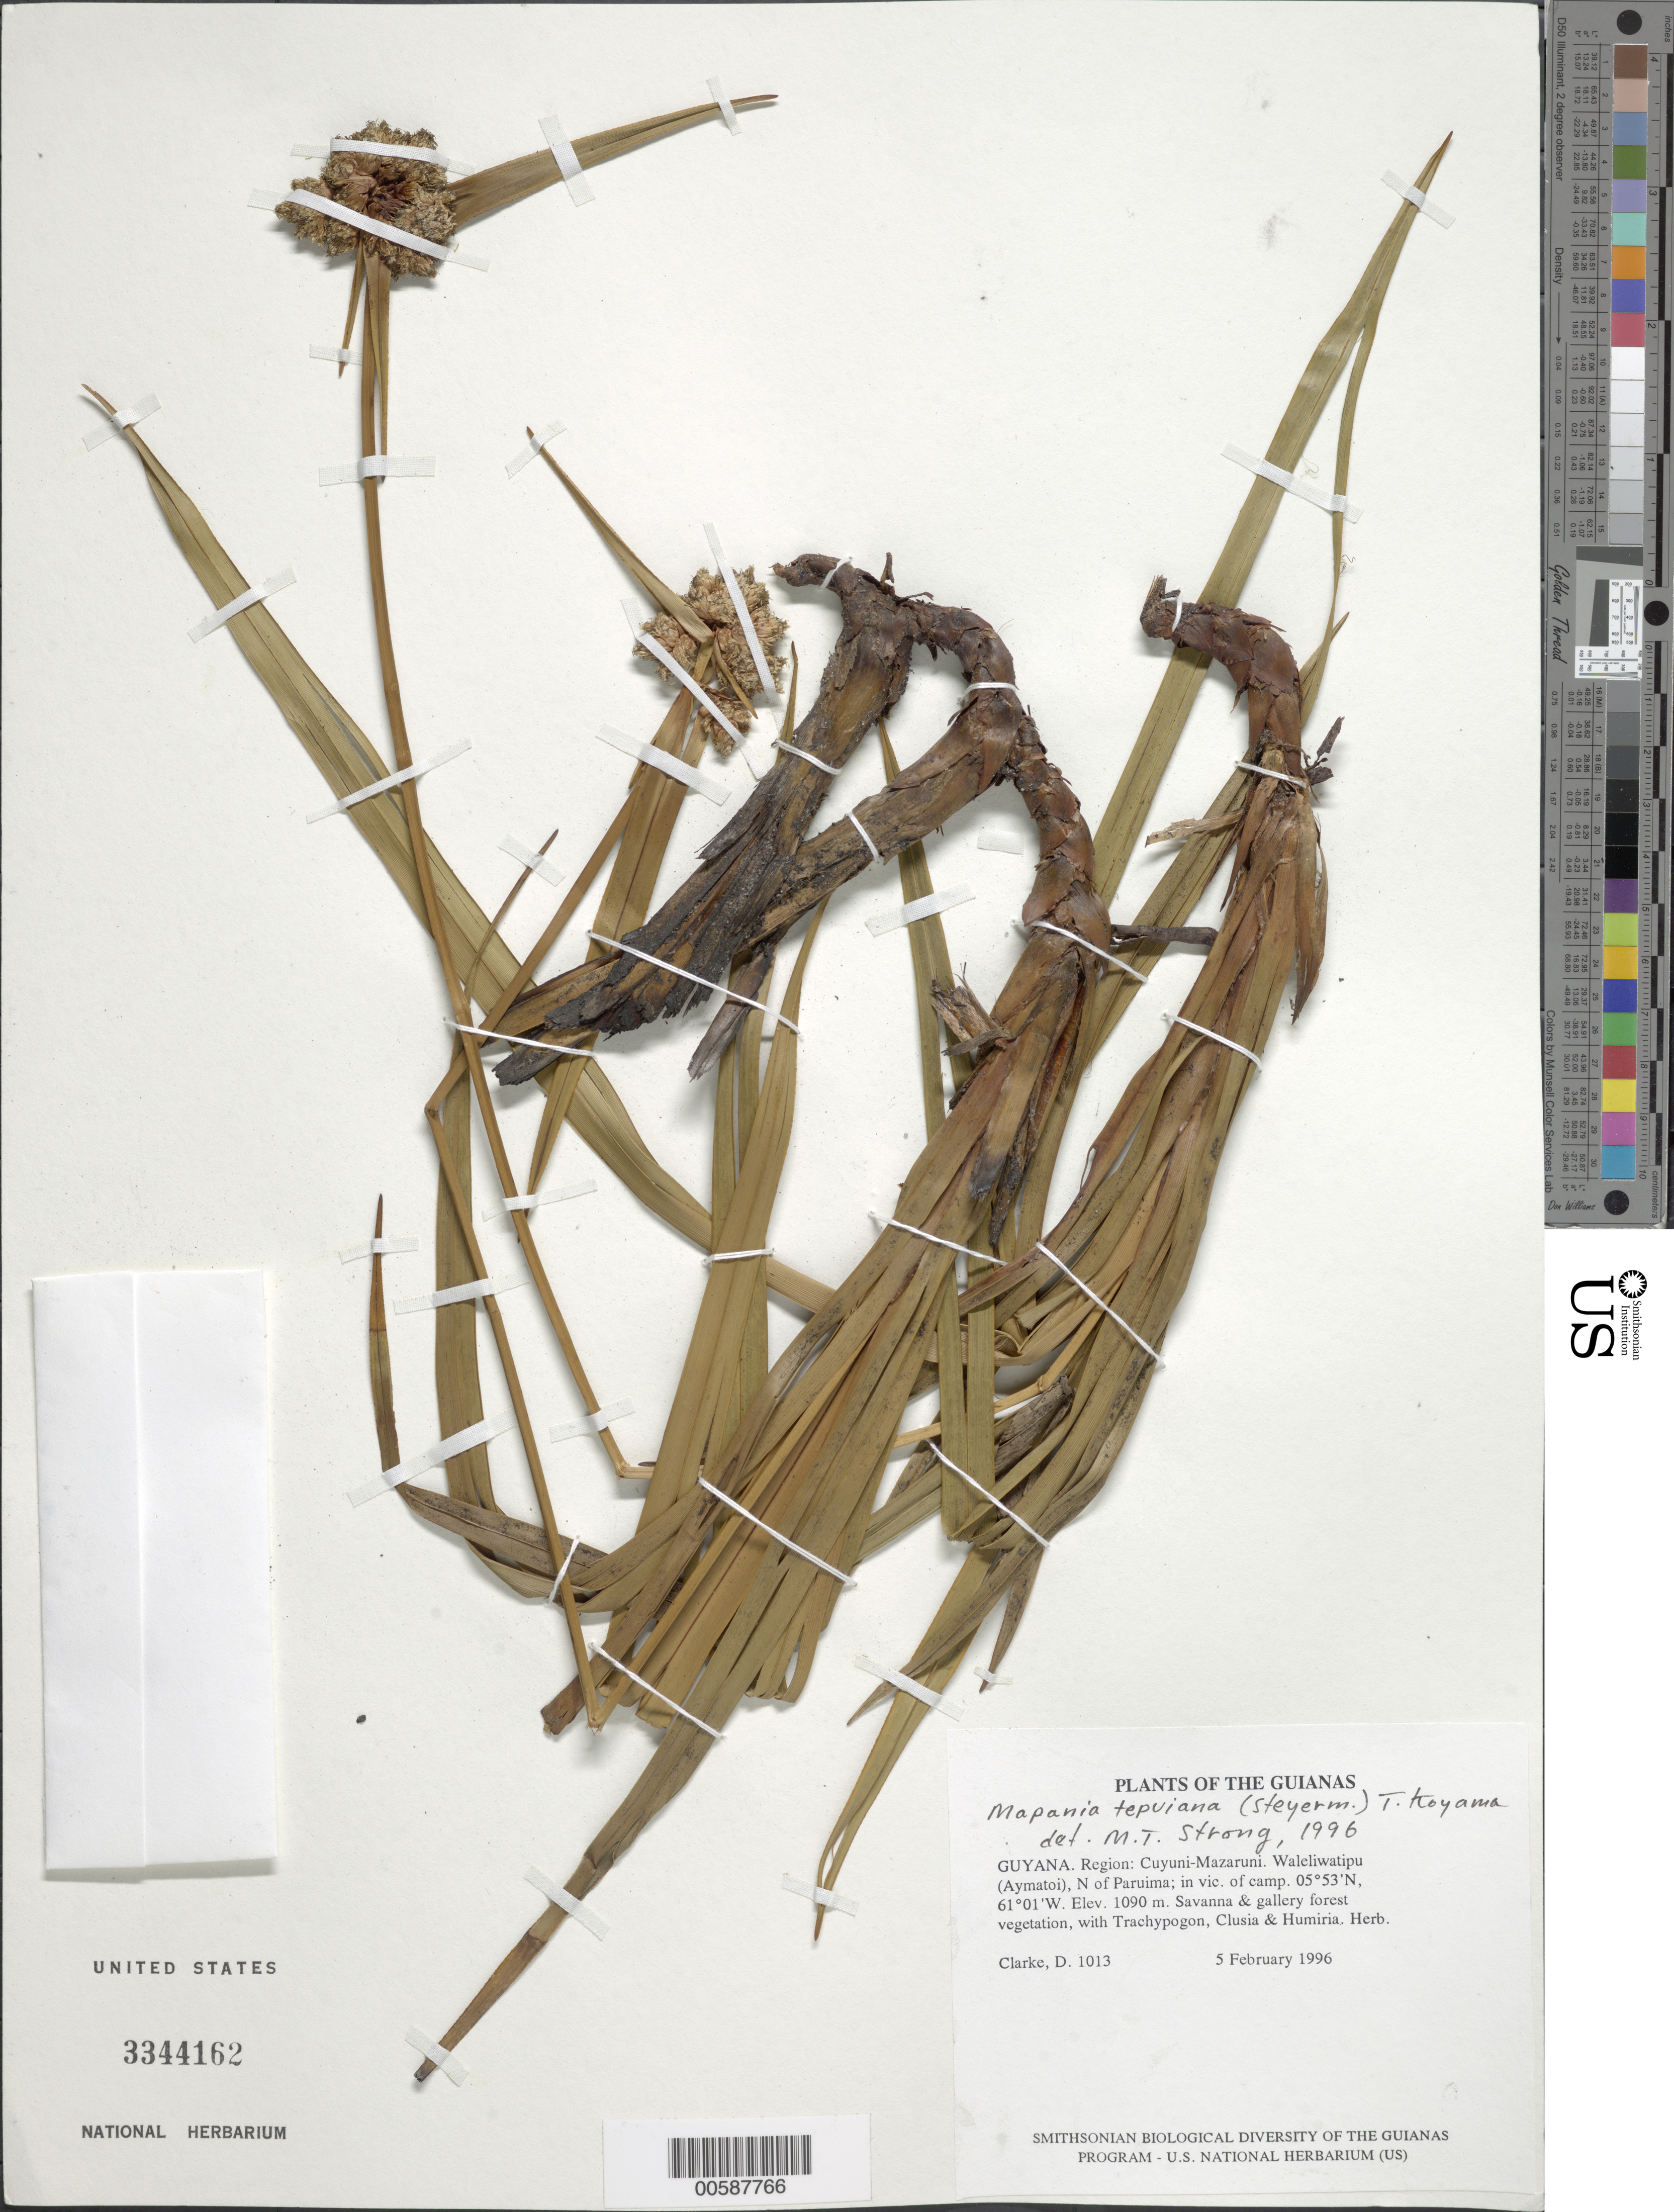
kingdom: Plantae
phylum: Tracheophyta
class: Liliopsida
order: Poales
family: Cyperaceae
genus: Mapania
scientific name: Mapania tepuiana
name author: (Steyerm.) T. Koyama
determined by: Strong, M. T., (US), Smithsonian Institution - National Museum of Natural History (UNITED STATES)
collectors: H. D. Clarke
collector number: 1013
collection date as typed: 5 February 1996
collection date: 1996-02-05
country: Guyana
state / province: Cuyuni-Mazaruni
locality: Waleliwatipu (Aymatoi), N of Paruima; in vic. of camp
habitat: Savanna & gallery forest vegetation, with Trachypogon, Clusia & Humiria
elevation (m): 1090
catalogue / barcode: US 3344162